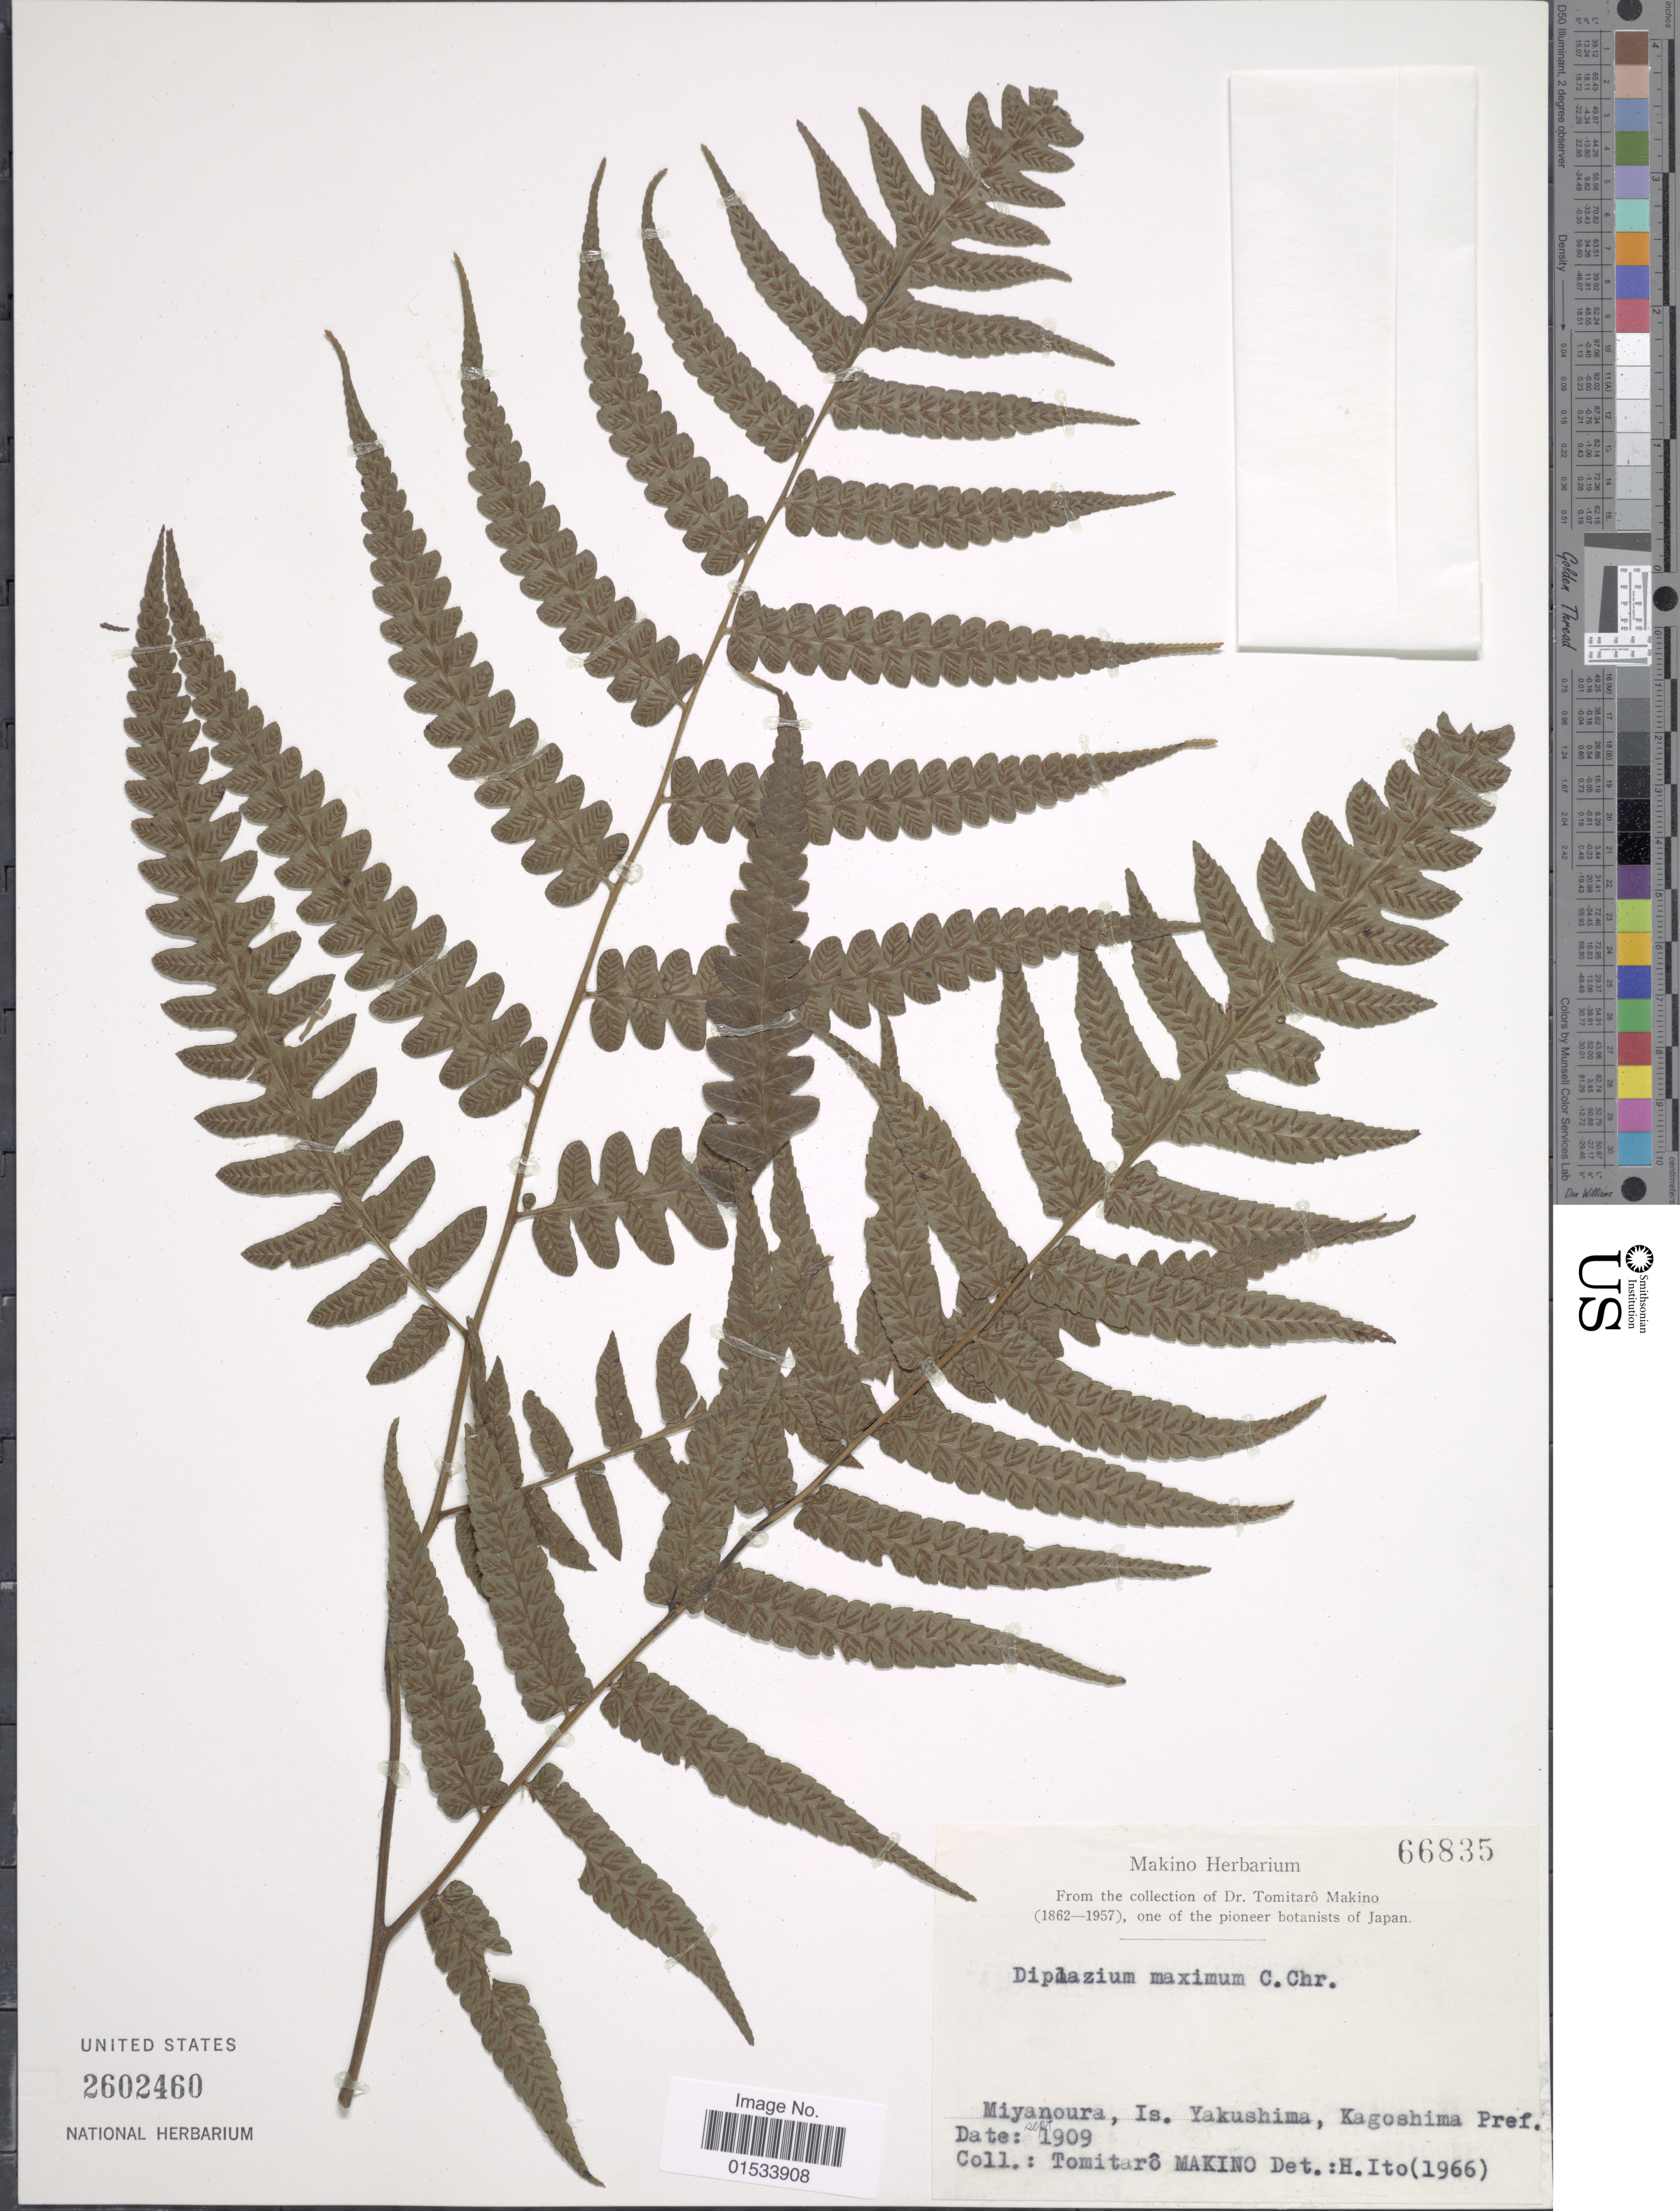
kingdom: Plantae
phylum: Tracheophyta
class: Polypodiopsida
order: Polypodiales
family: Athyriaceae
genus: Diplazium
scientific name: Diplazium maximum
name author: (D. Don) C. Chr.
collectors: T. Makino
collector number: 66835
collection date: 1909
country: Japan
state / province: Kagosima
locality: Miyanoura, Is. Yakushima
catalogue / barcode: US 2602460